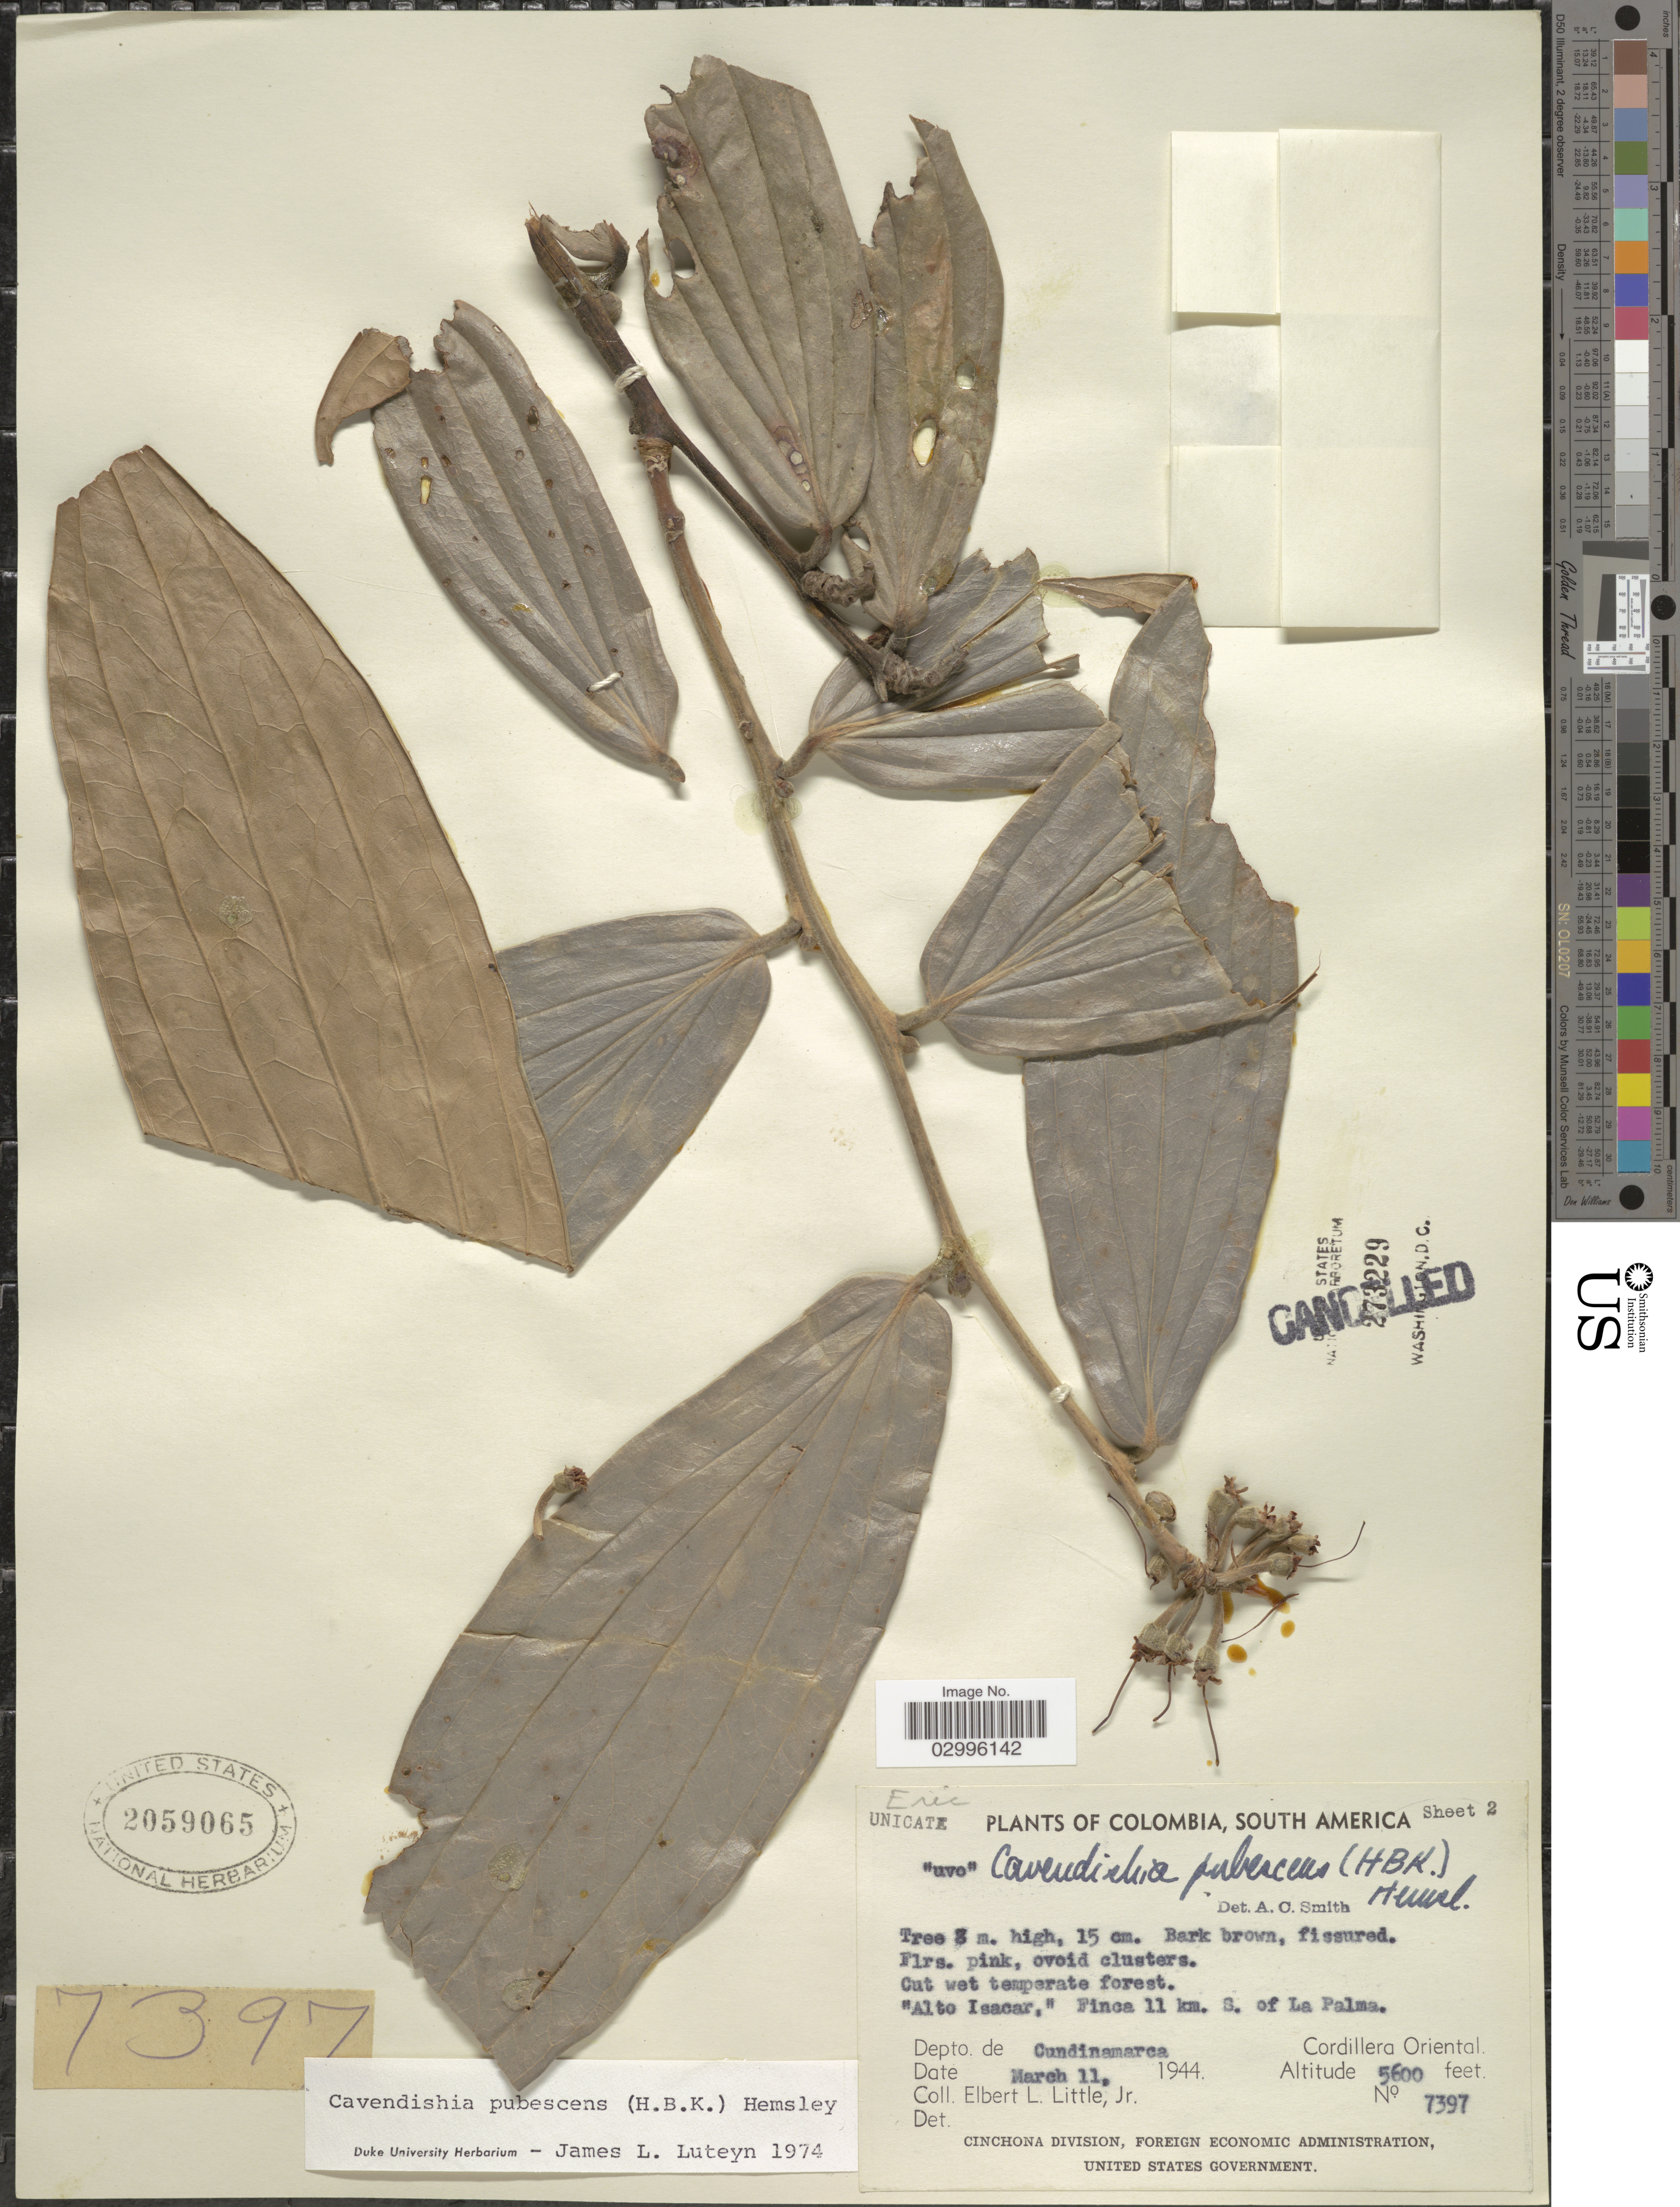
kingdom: Plantae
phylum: Tracheophyta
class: Magnoliopsida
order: Ericales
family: Ericaceae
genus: Cavendishia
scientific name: Cavendishia pubescens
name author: (Kunth) Hemsl.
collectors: E. L. Little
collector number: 7397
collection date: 1944-03-11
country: Colombia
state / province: Cundinamarca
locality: Alto Isacar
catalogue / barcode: US 2059065